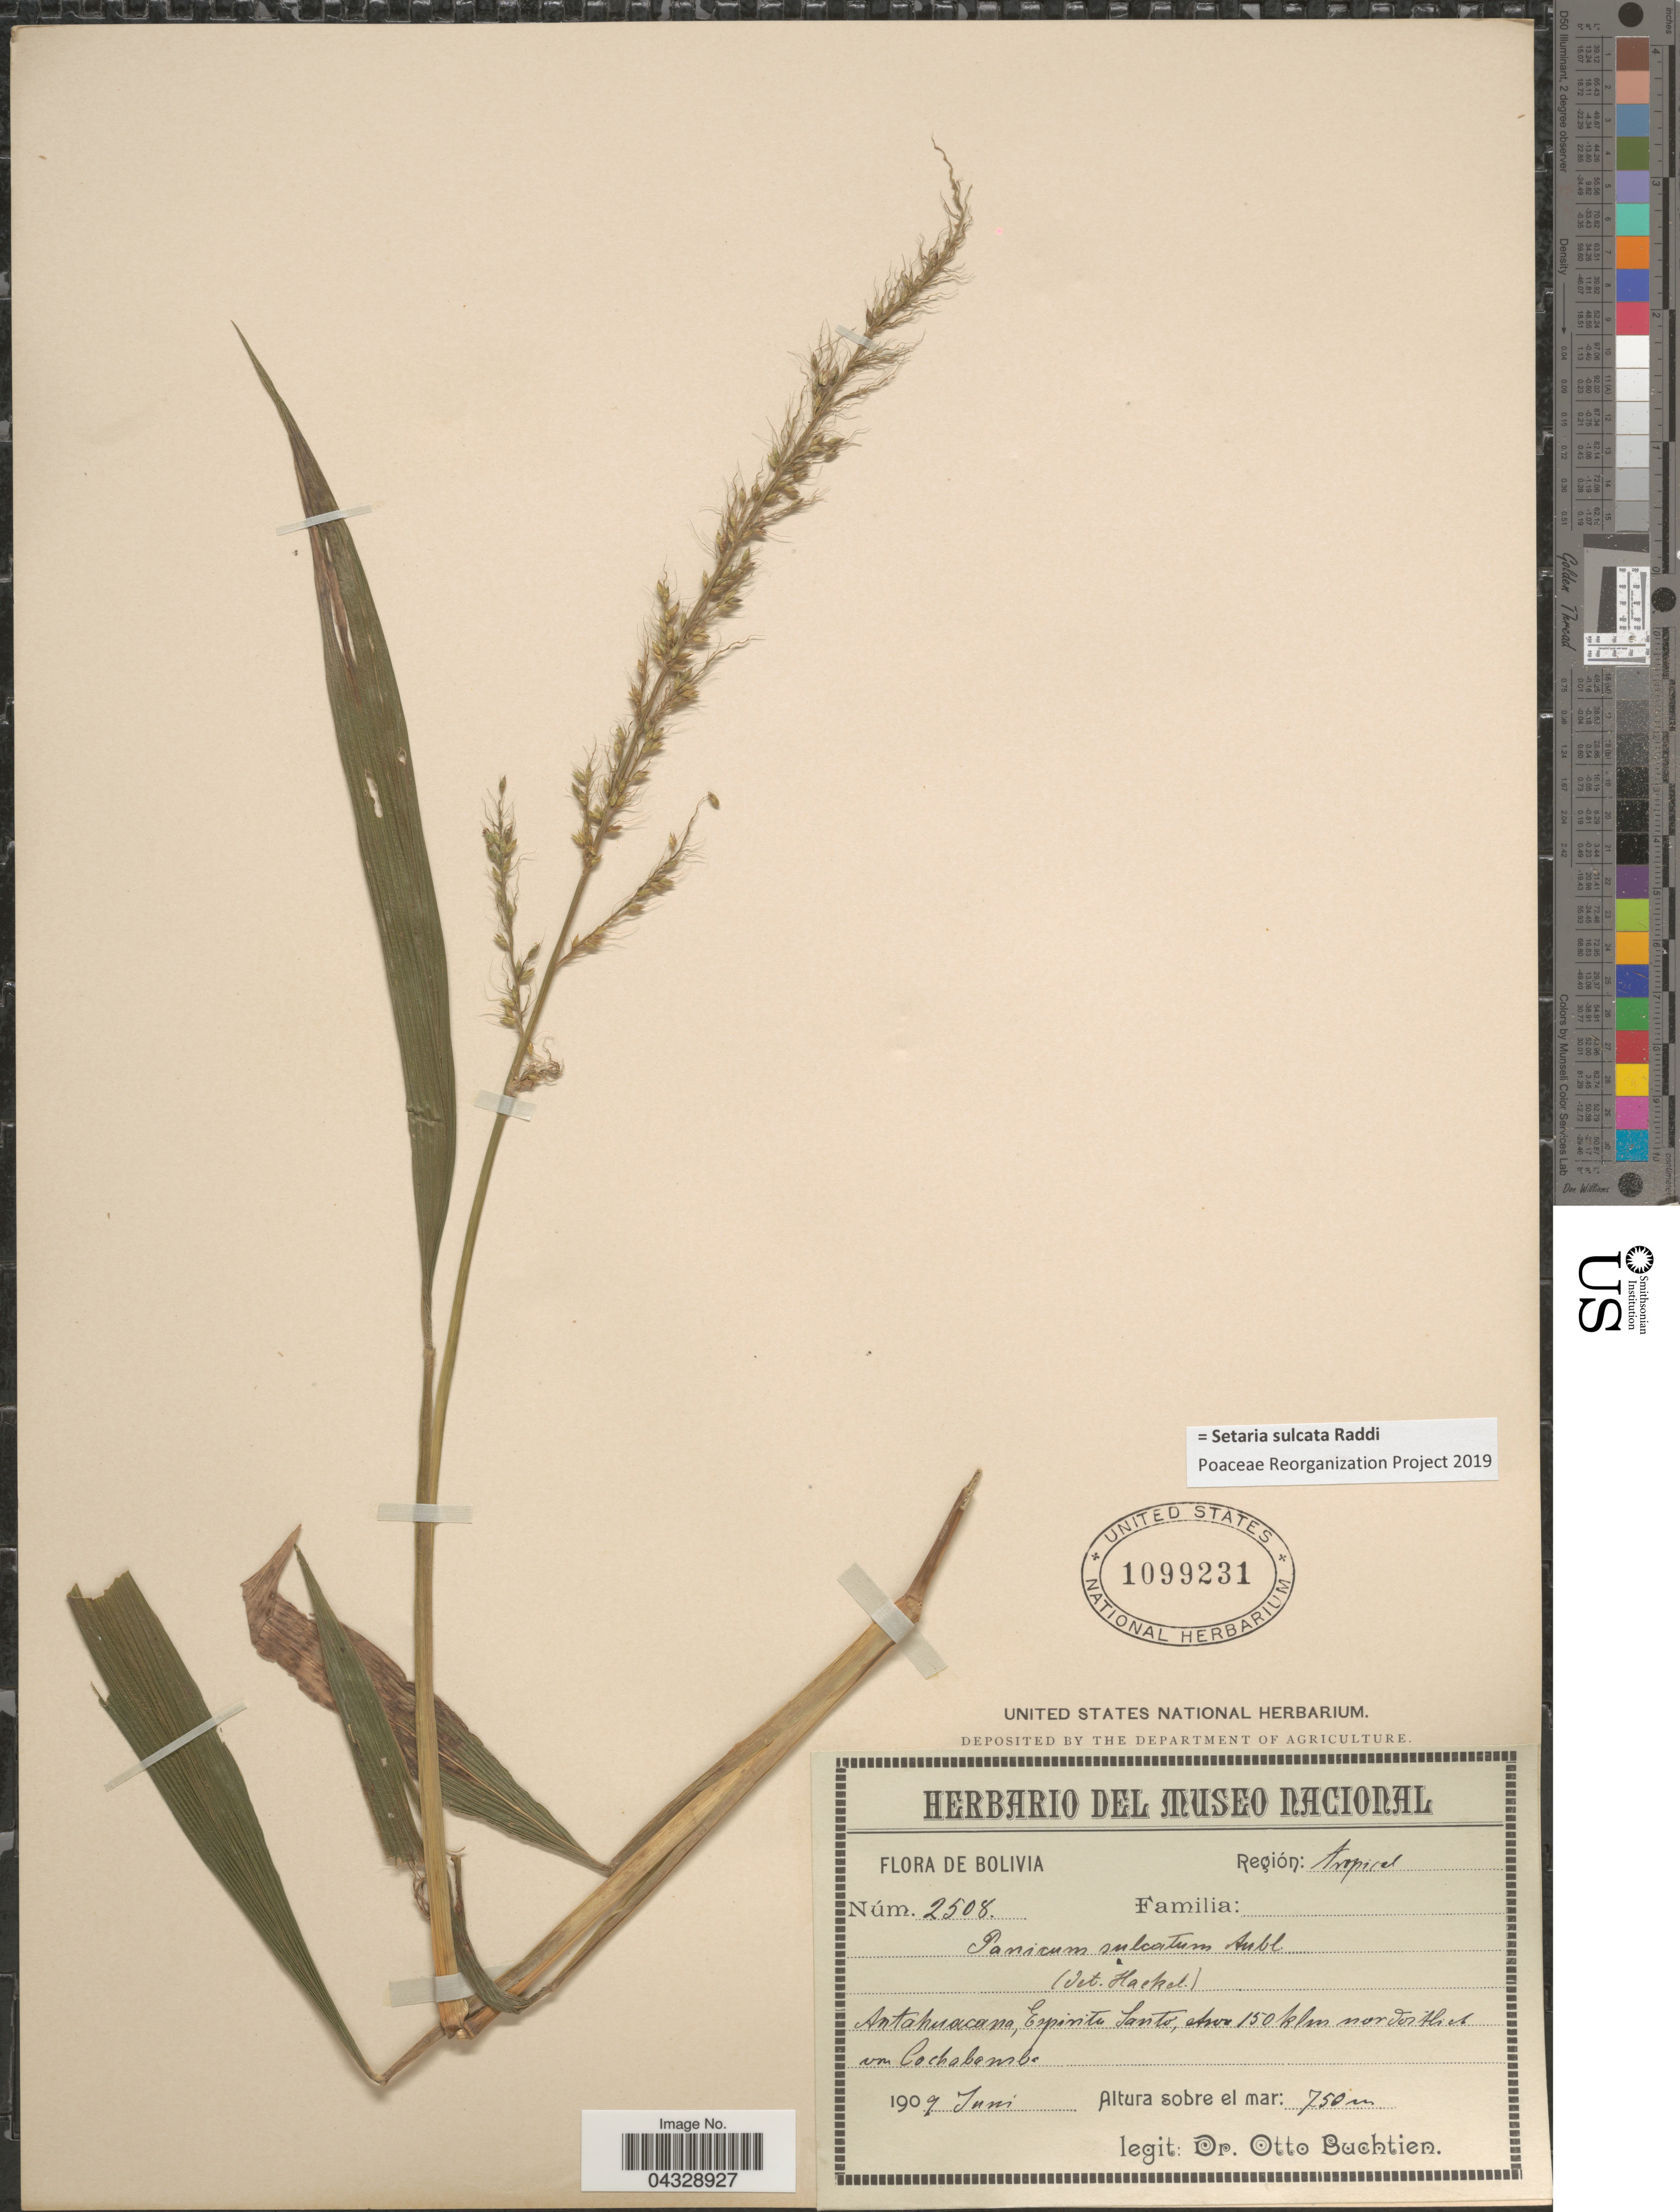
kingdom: Plantae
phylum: Tracheophyta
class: Liliopsida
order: Poales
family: Poaceae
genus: Setaria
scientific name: Setaria sulcata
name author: Raddi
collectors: O. Buchtien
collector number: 2508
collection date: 1909-06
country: Bolivia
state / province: Cochabamba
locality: Región: tropical. Antahuacana, Espiritu Santo, above 150 klm nordostlich om Cochabamba.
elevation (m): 750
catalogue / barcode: US 1099231